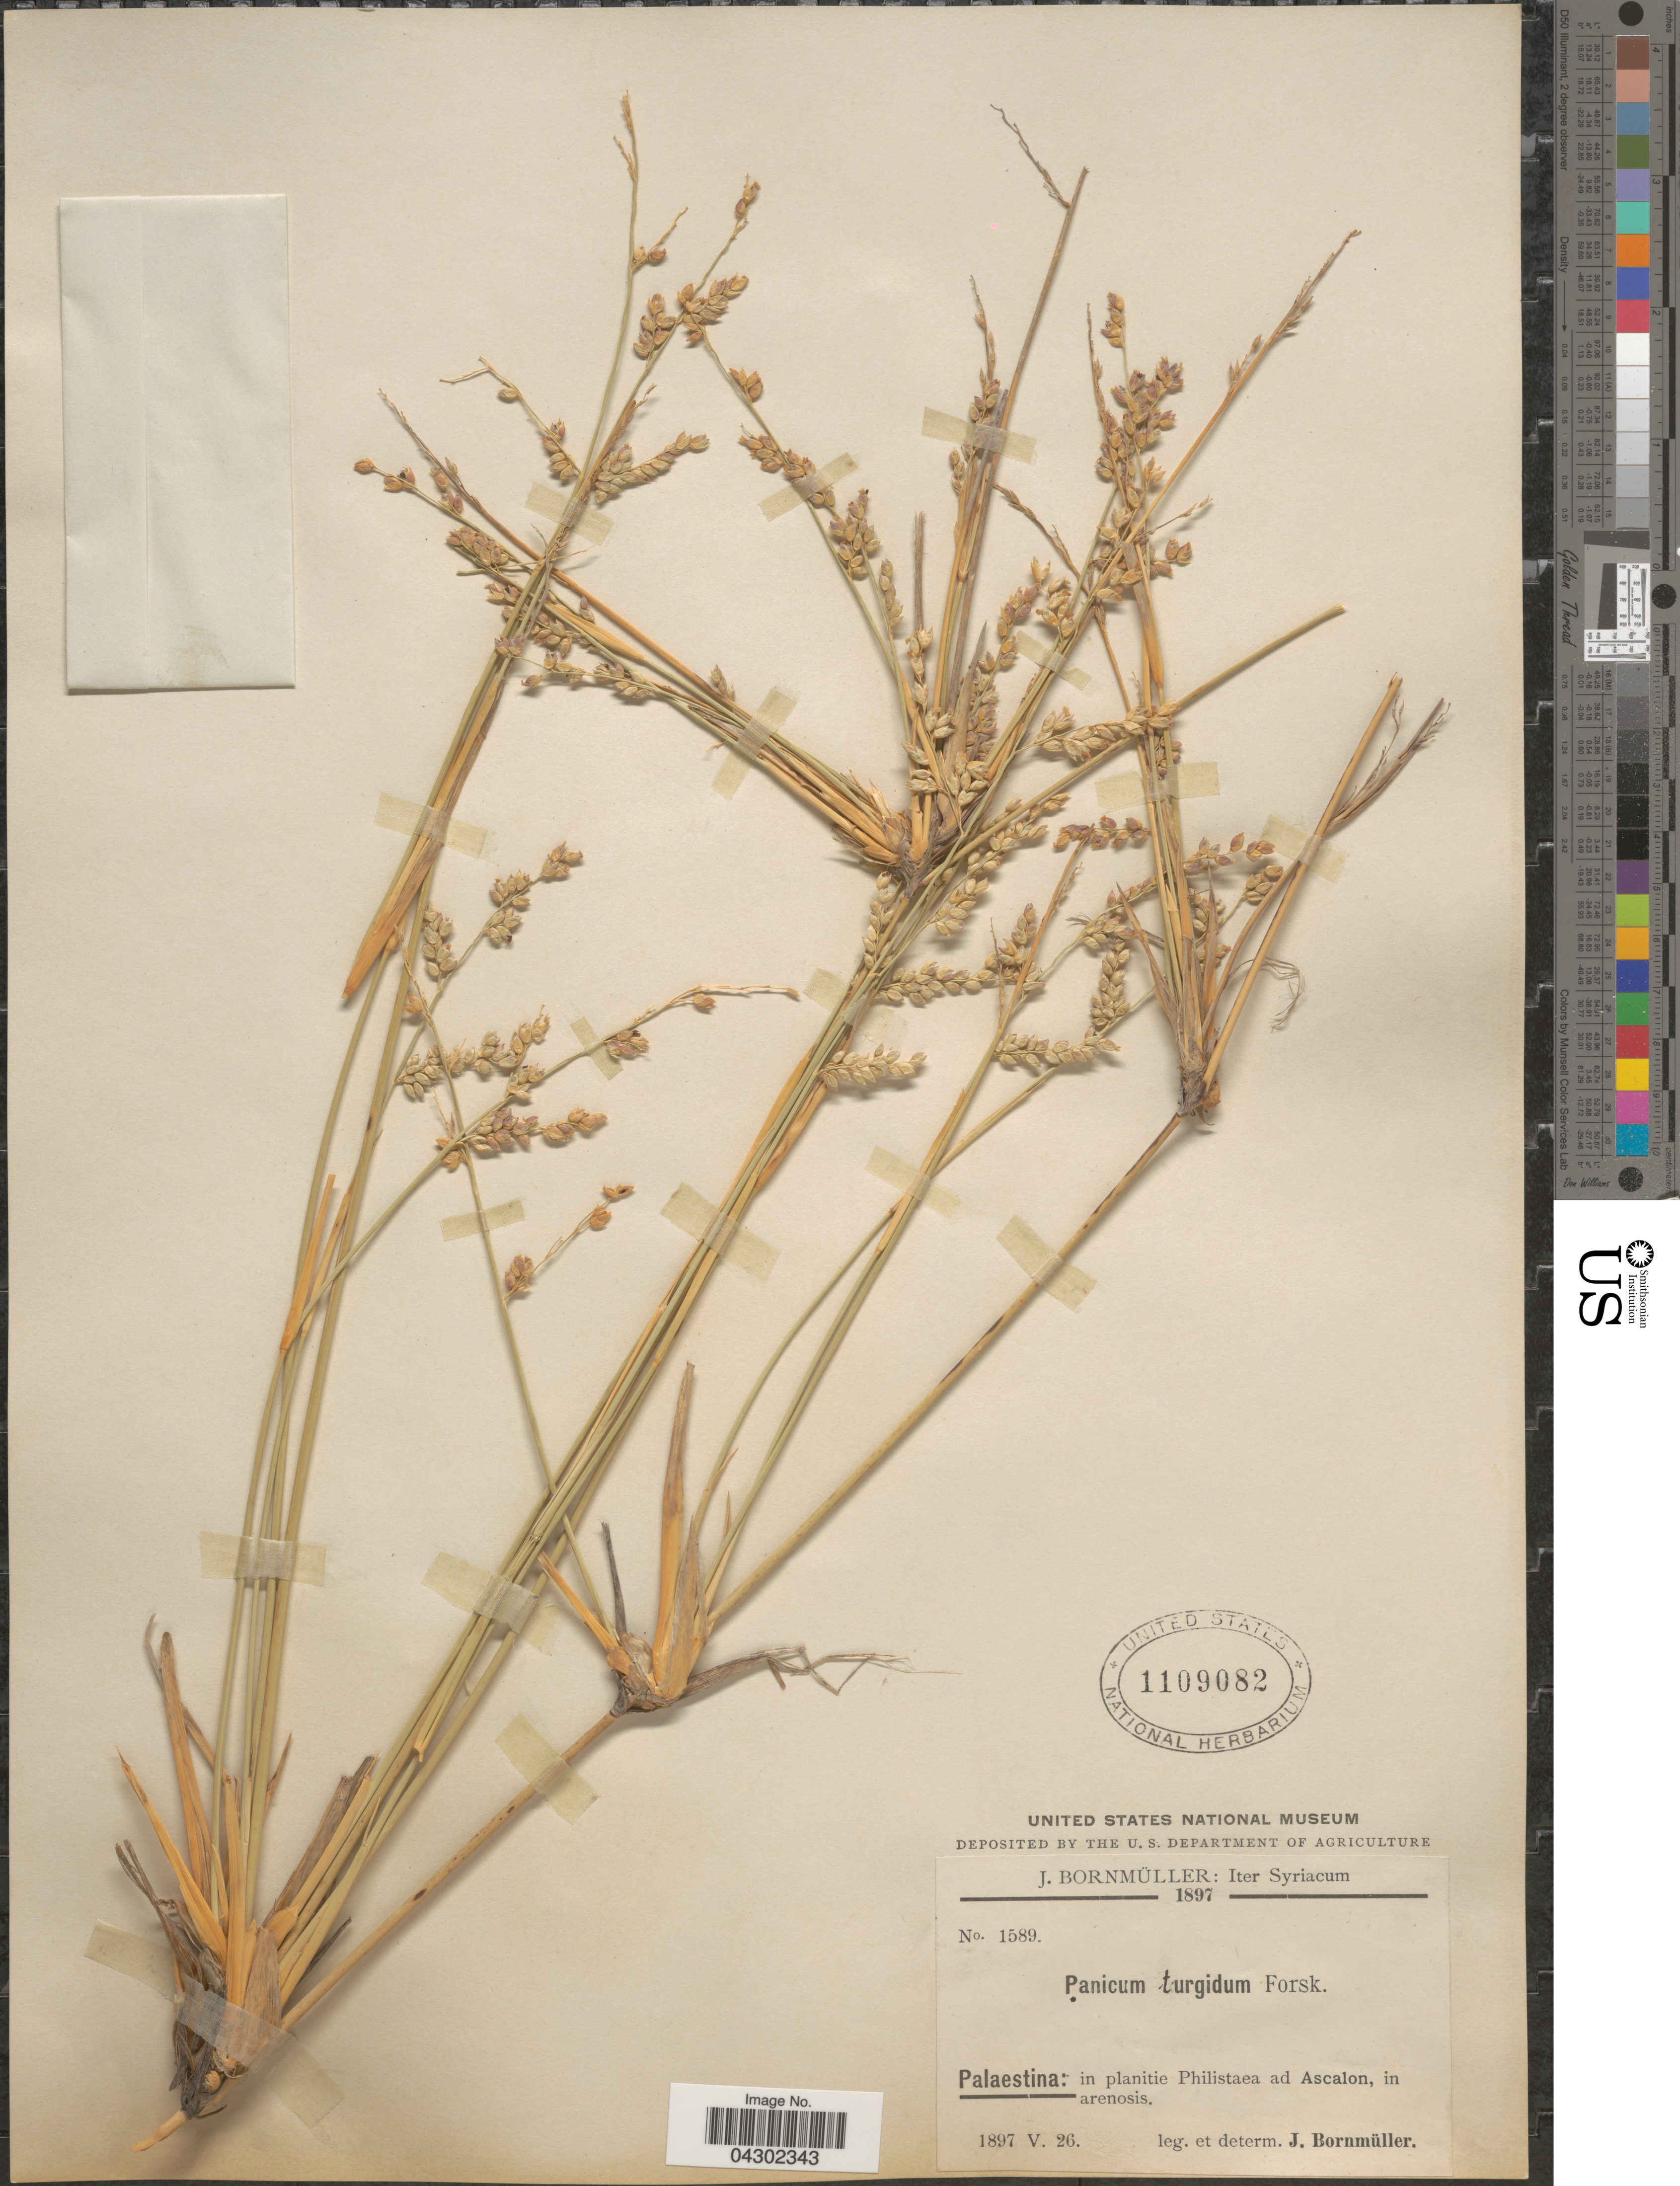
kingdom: Plantae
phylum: Tracheophyta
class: Liliopsida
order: Poales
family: Poaceae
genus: Panicum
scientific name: Panicum turgidum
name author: Forssk.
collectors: J. Bornmüller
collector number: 1589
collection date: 1897-05-26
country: Syria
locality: Iter Syriacum. Palaestina: in planitie Philistaea ad Ascalon, in arenosis.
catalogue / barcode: US 1109082